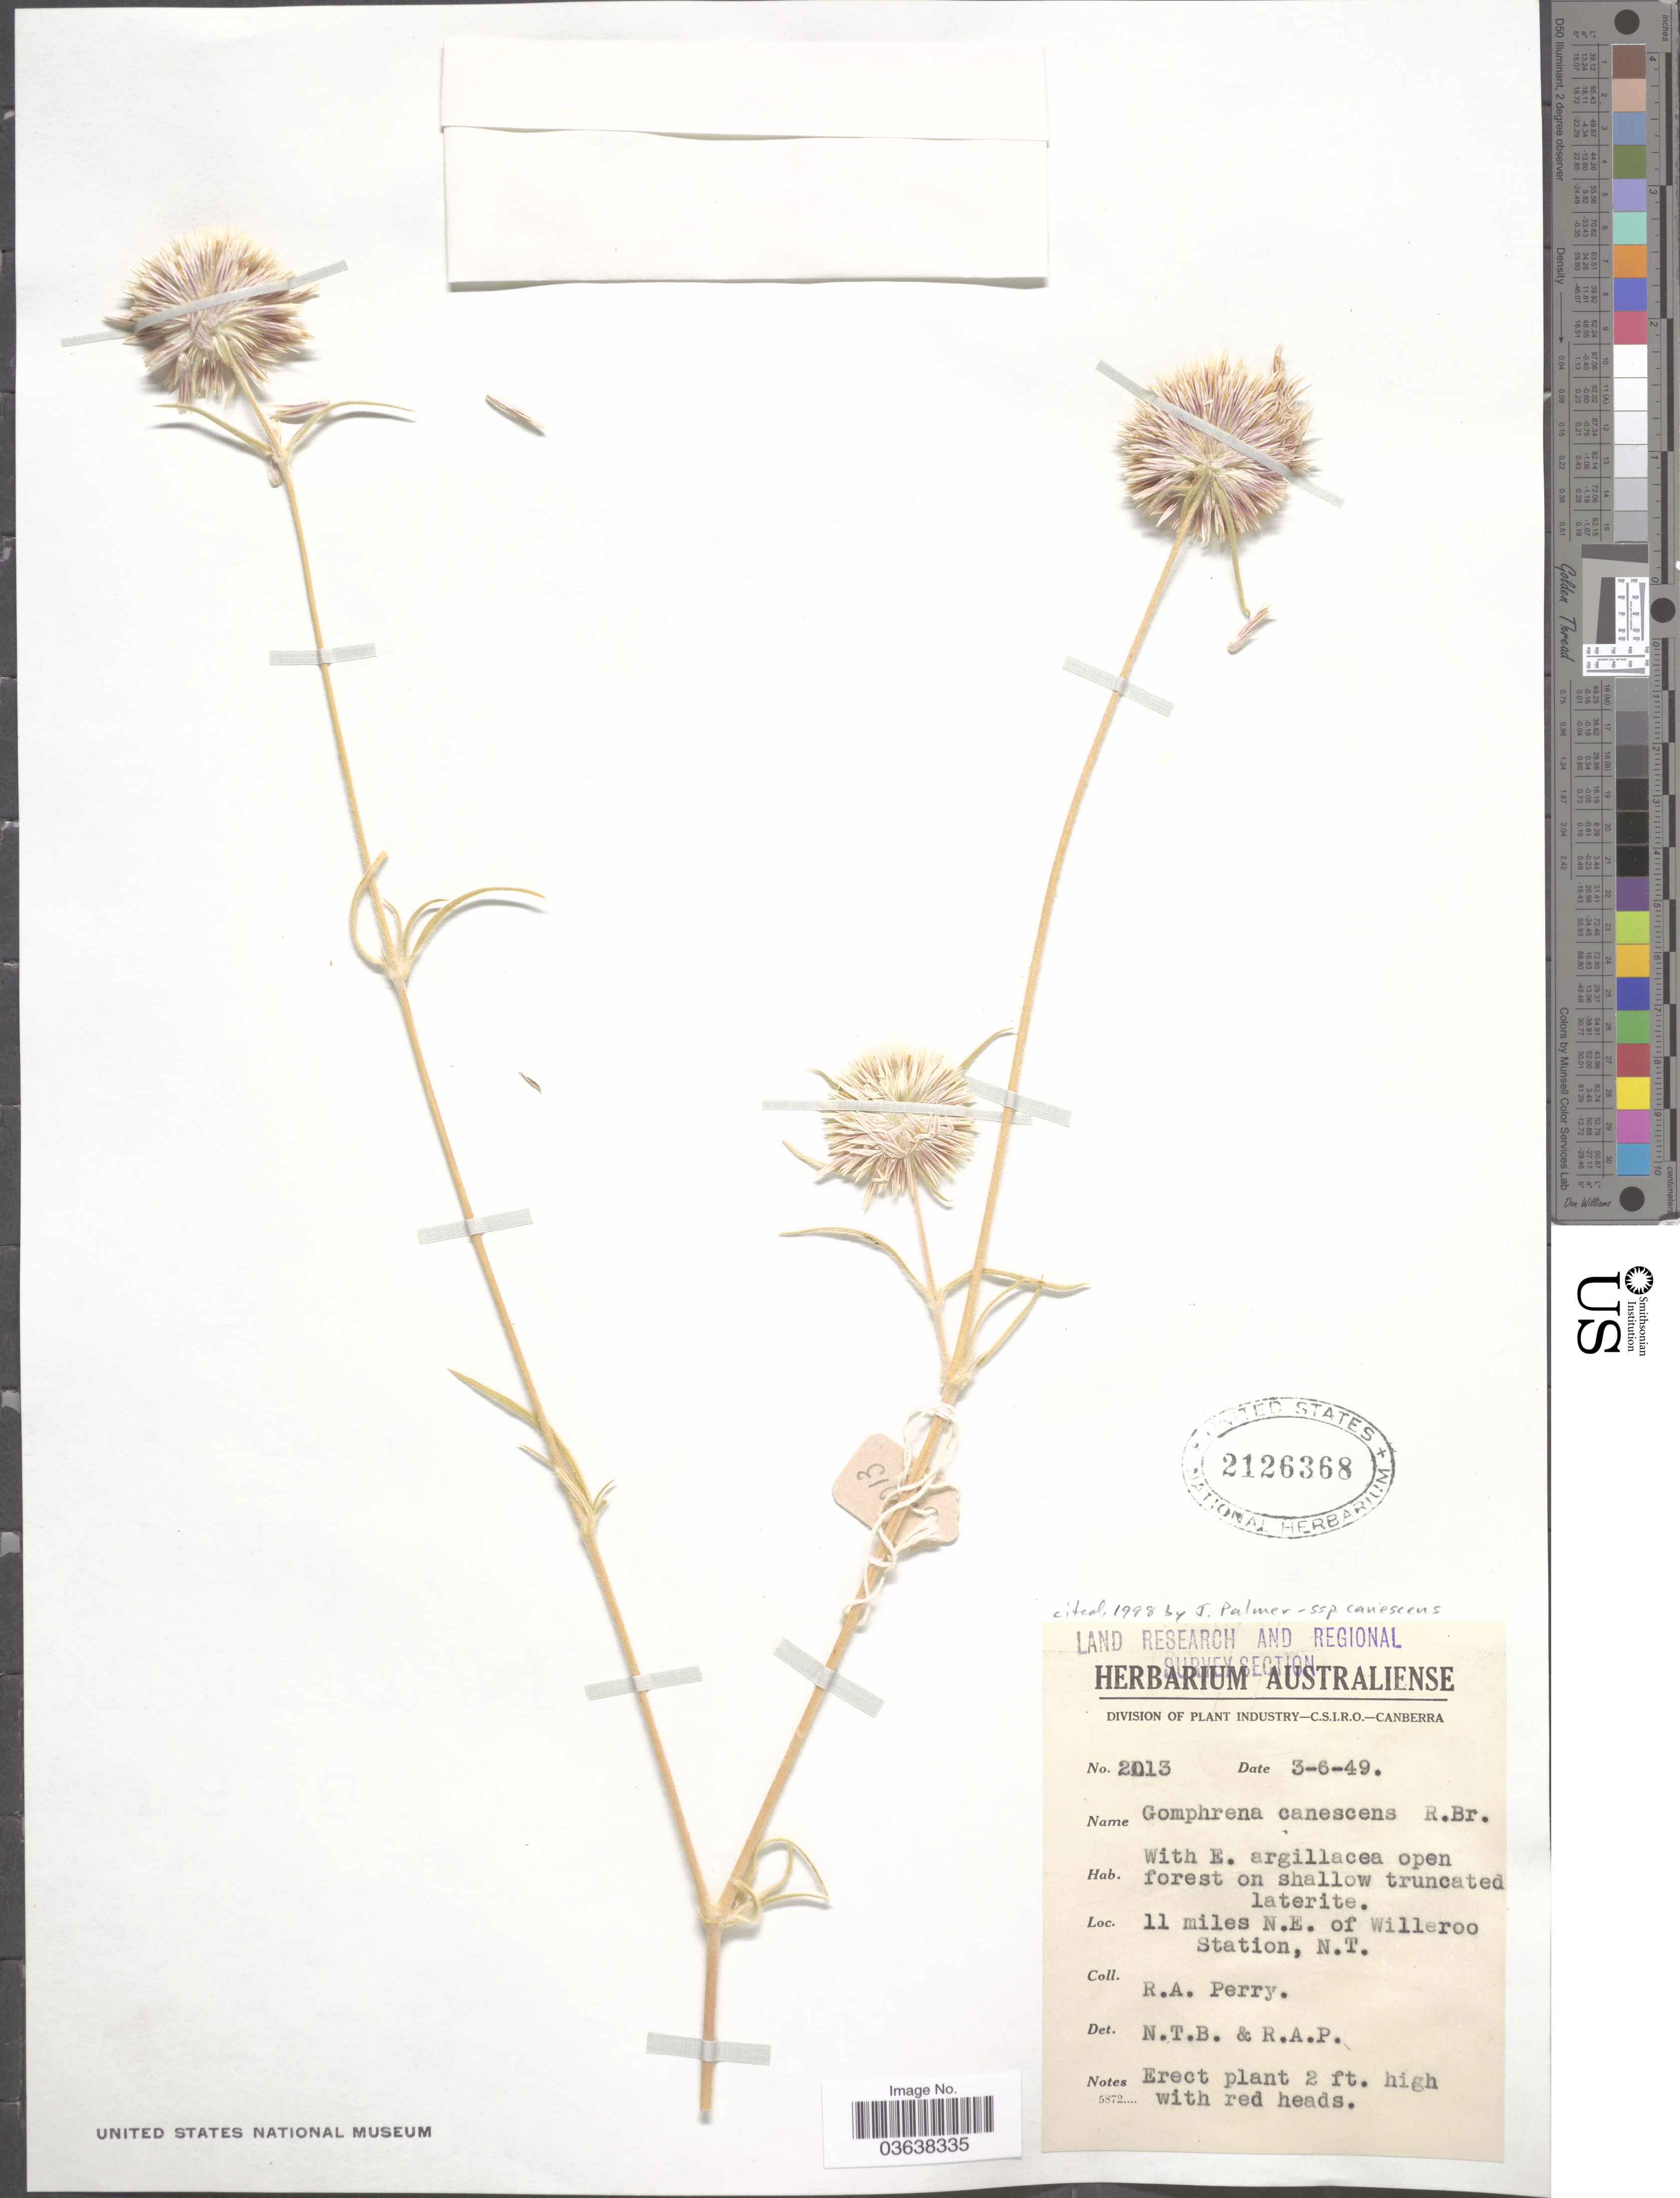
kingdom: Plantae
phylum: Tracheophyta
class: Magnoliopsida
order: Caryophyllales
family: Amaranthaceae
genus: Gomphrena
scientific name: Gomphrena canescens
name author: R. Br.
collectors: Perry, R. A.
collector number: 2013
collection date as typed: Transcribed d/m/y: 3/6/49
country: Australia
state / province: Northern Territory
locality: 11 miles N. E. of Willeroo Station.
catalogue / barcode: US 2126368